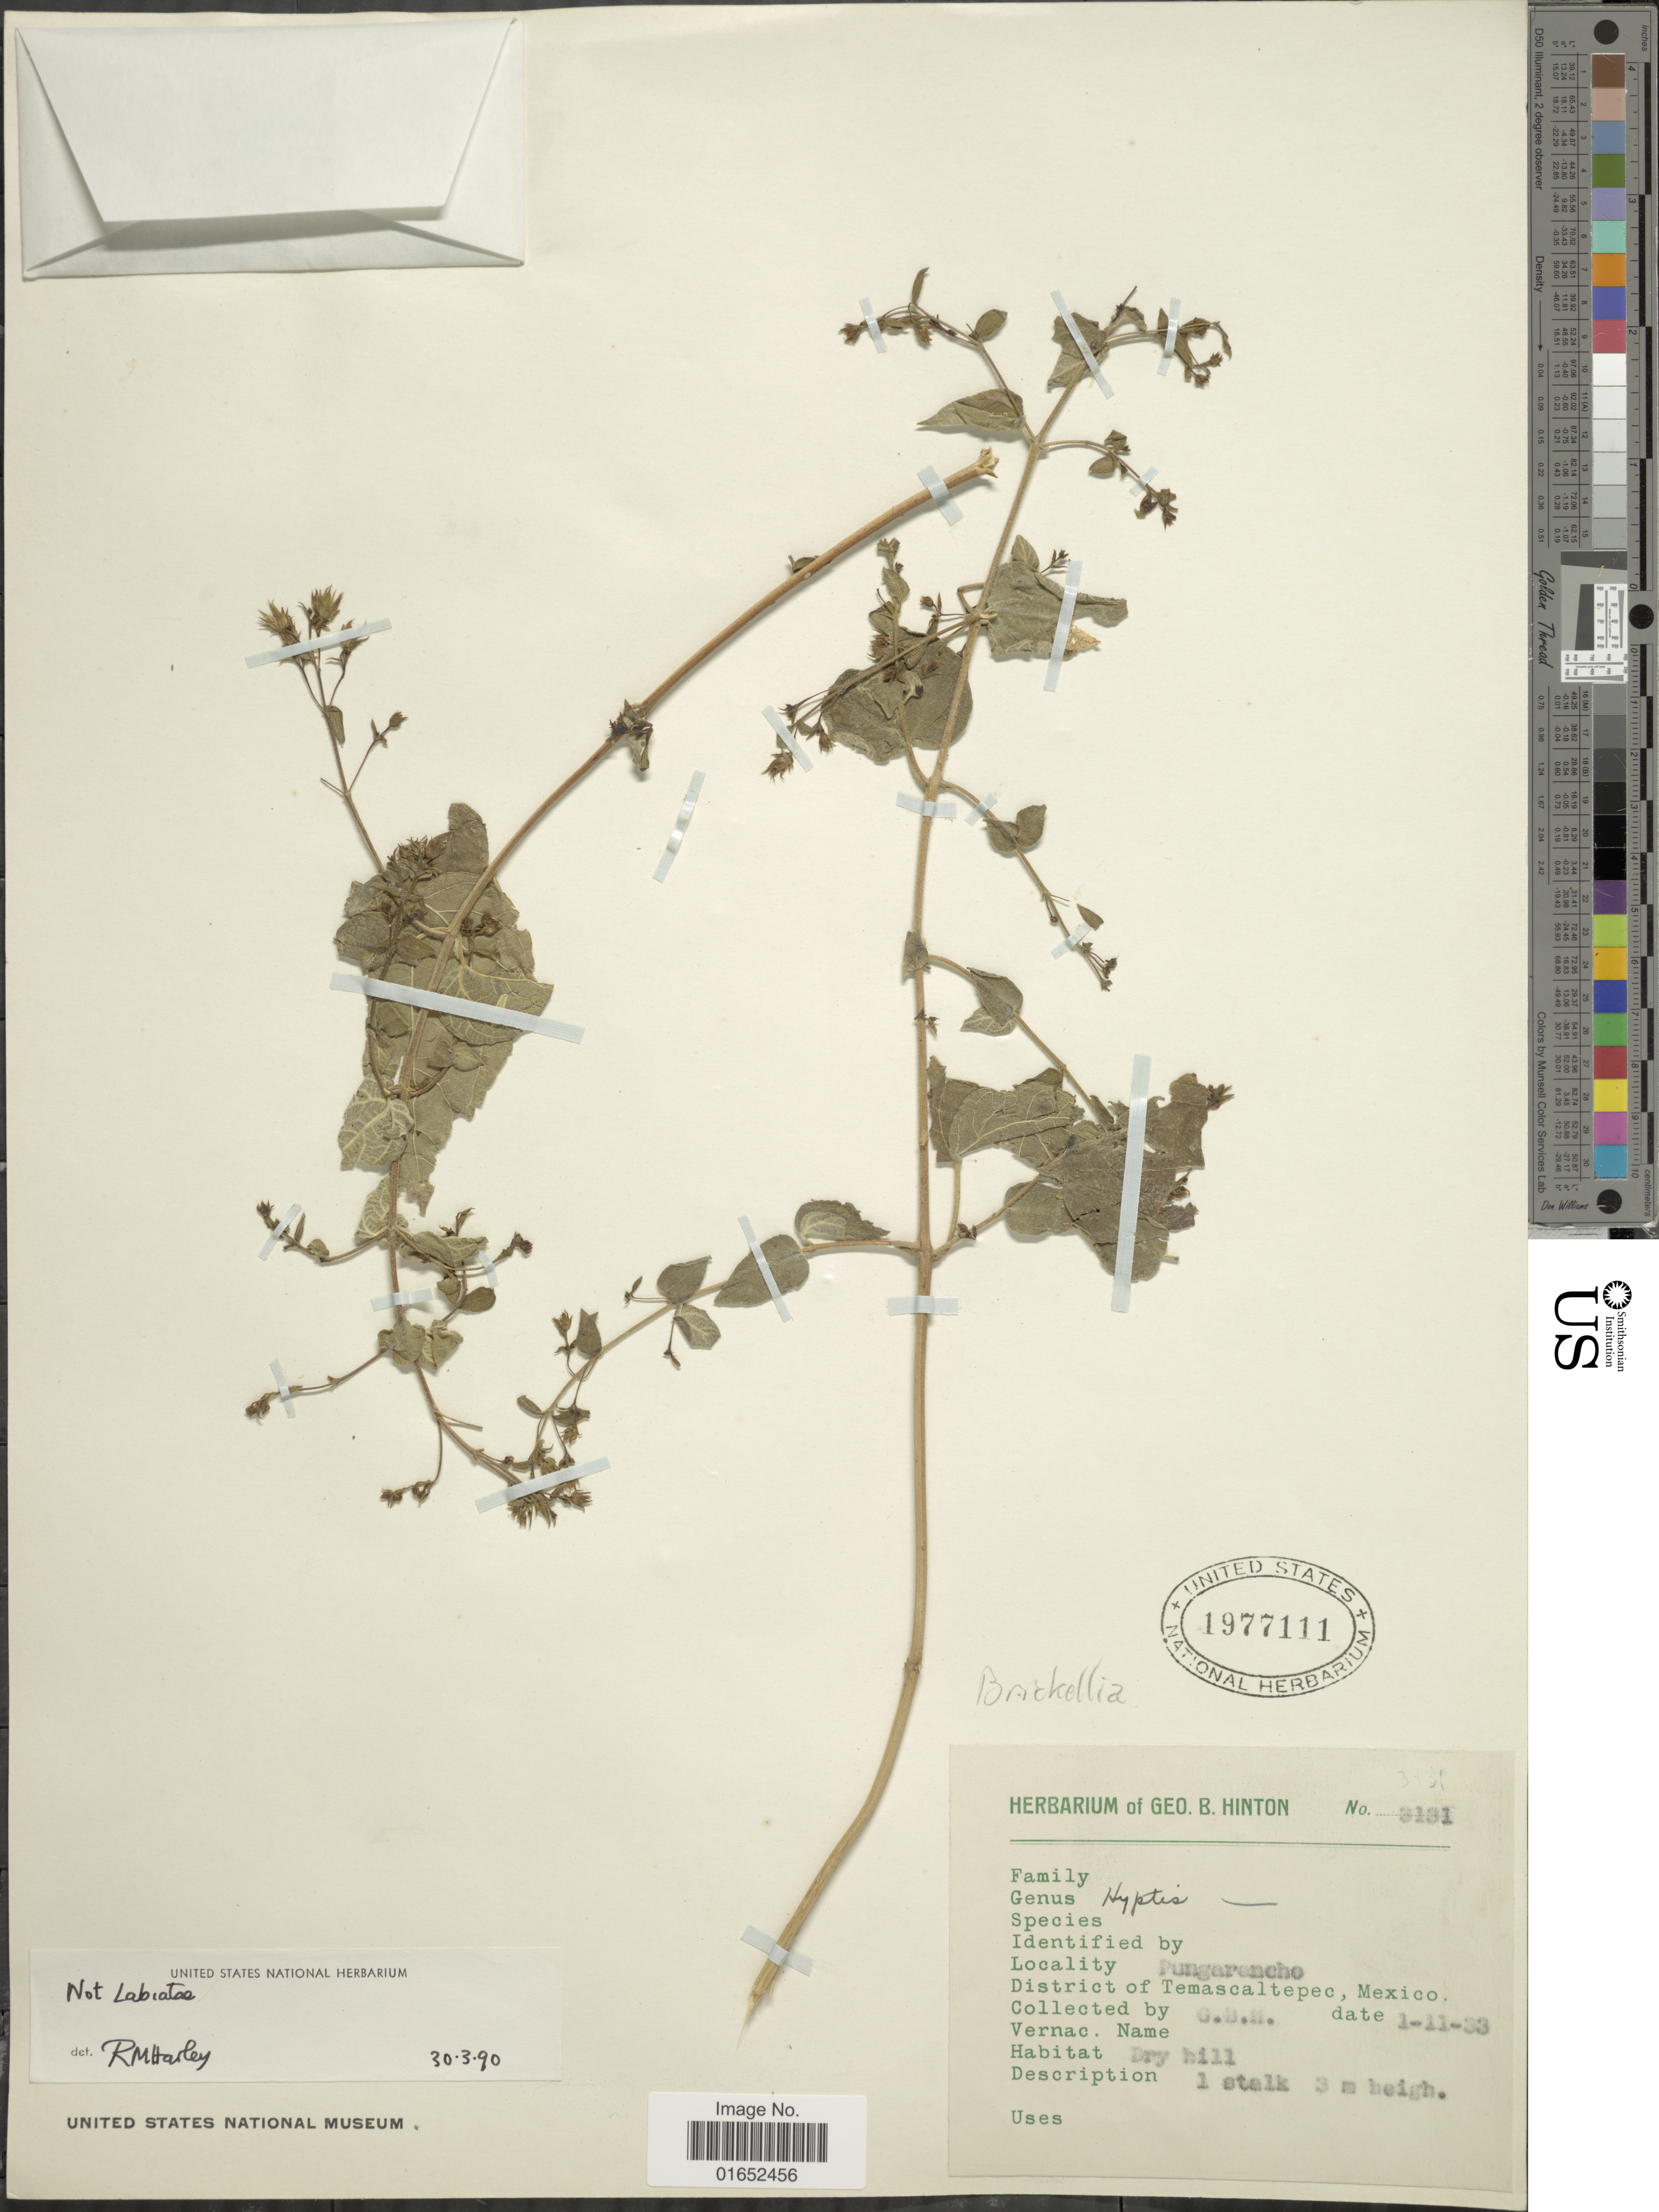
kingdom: Plantae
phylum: Tracheophyta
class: Magnoliopsida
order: Asterales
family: Asteraceae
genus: Brickellia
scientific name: Brickellia sp.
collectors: G. B. Hinton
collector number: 3131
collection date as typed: Transcribed d/m/y: 11/1/33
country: Mexico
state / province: México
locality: Pungarancho, District of Temascaltepec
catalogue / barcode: US 1977111